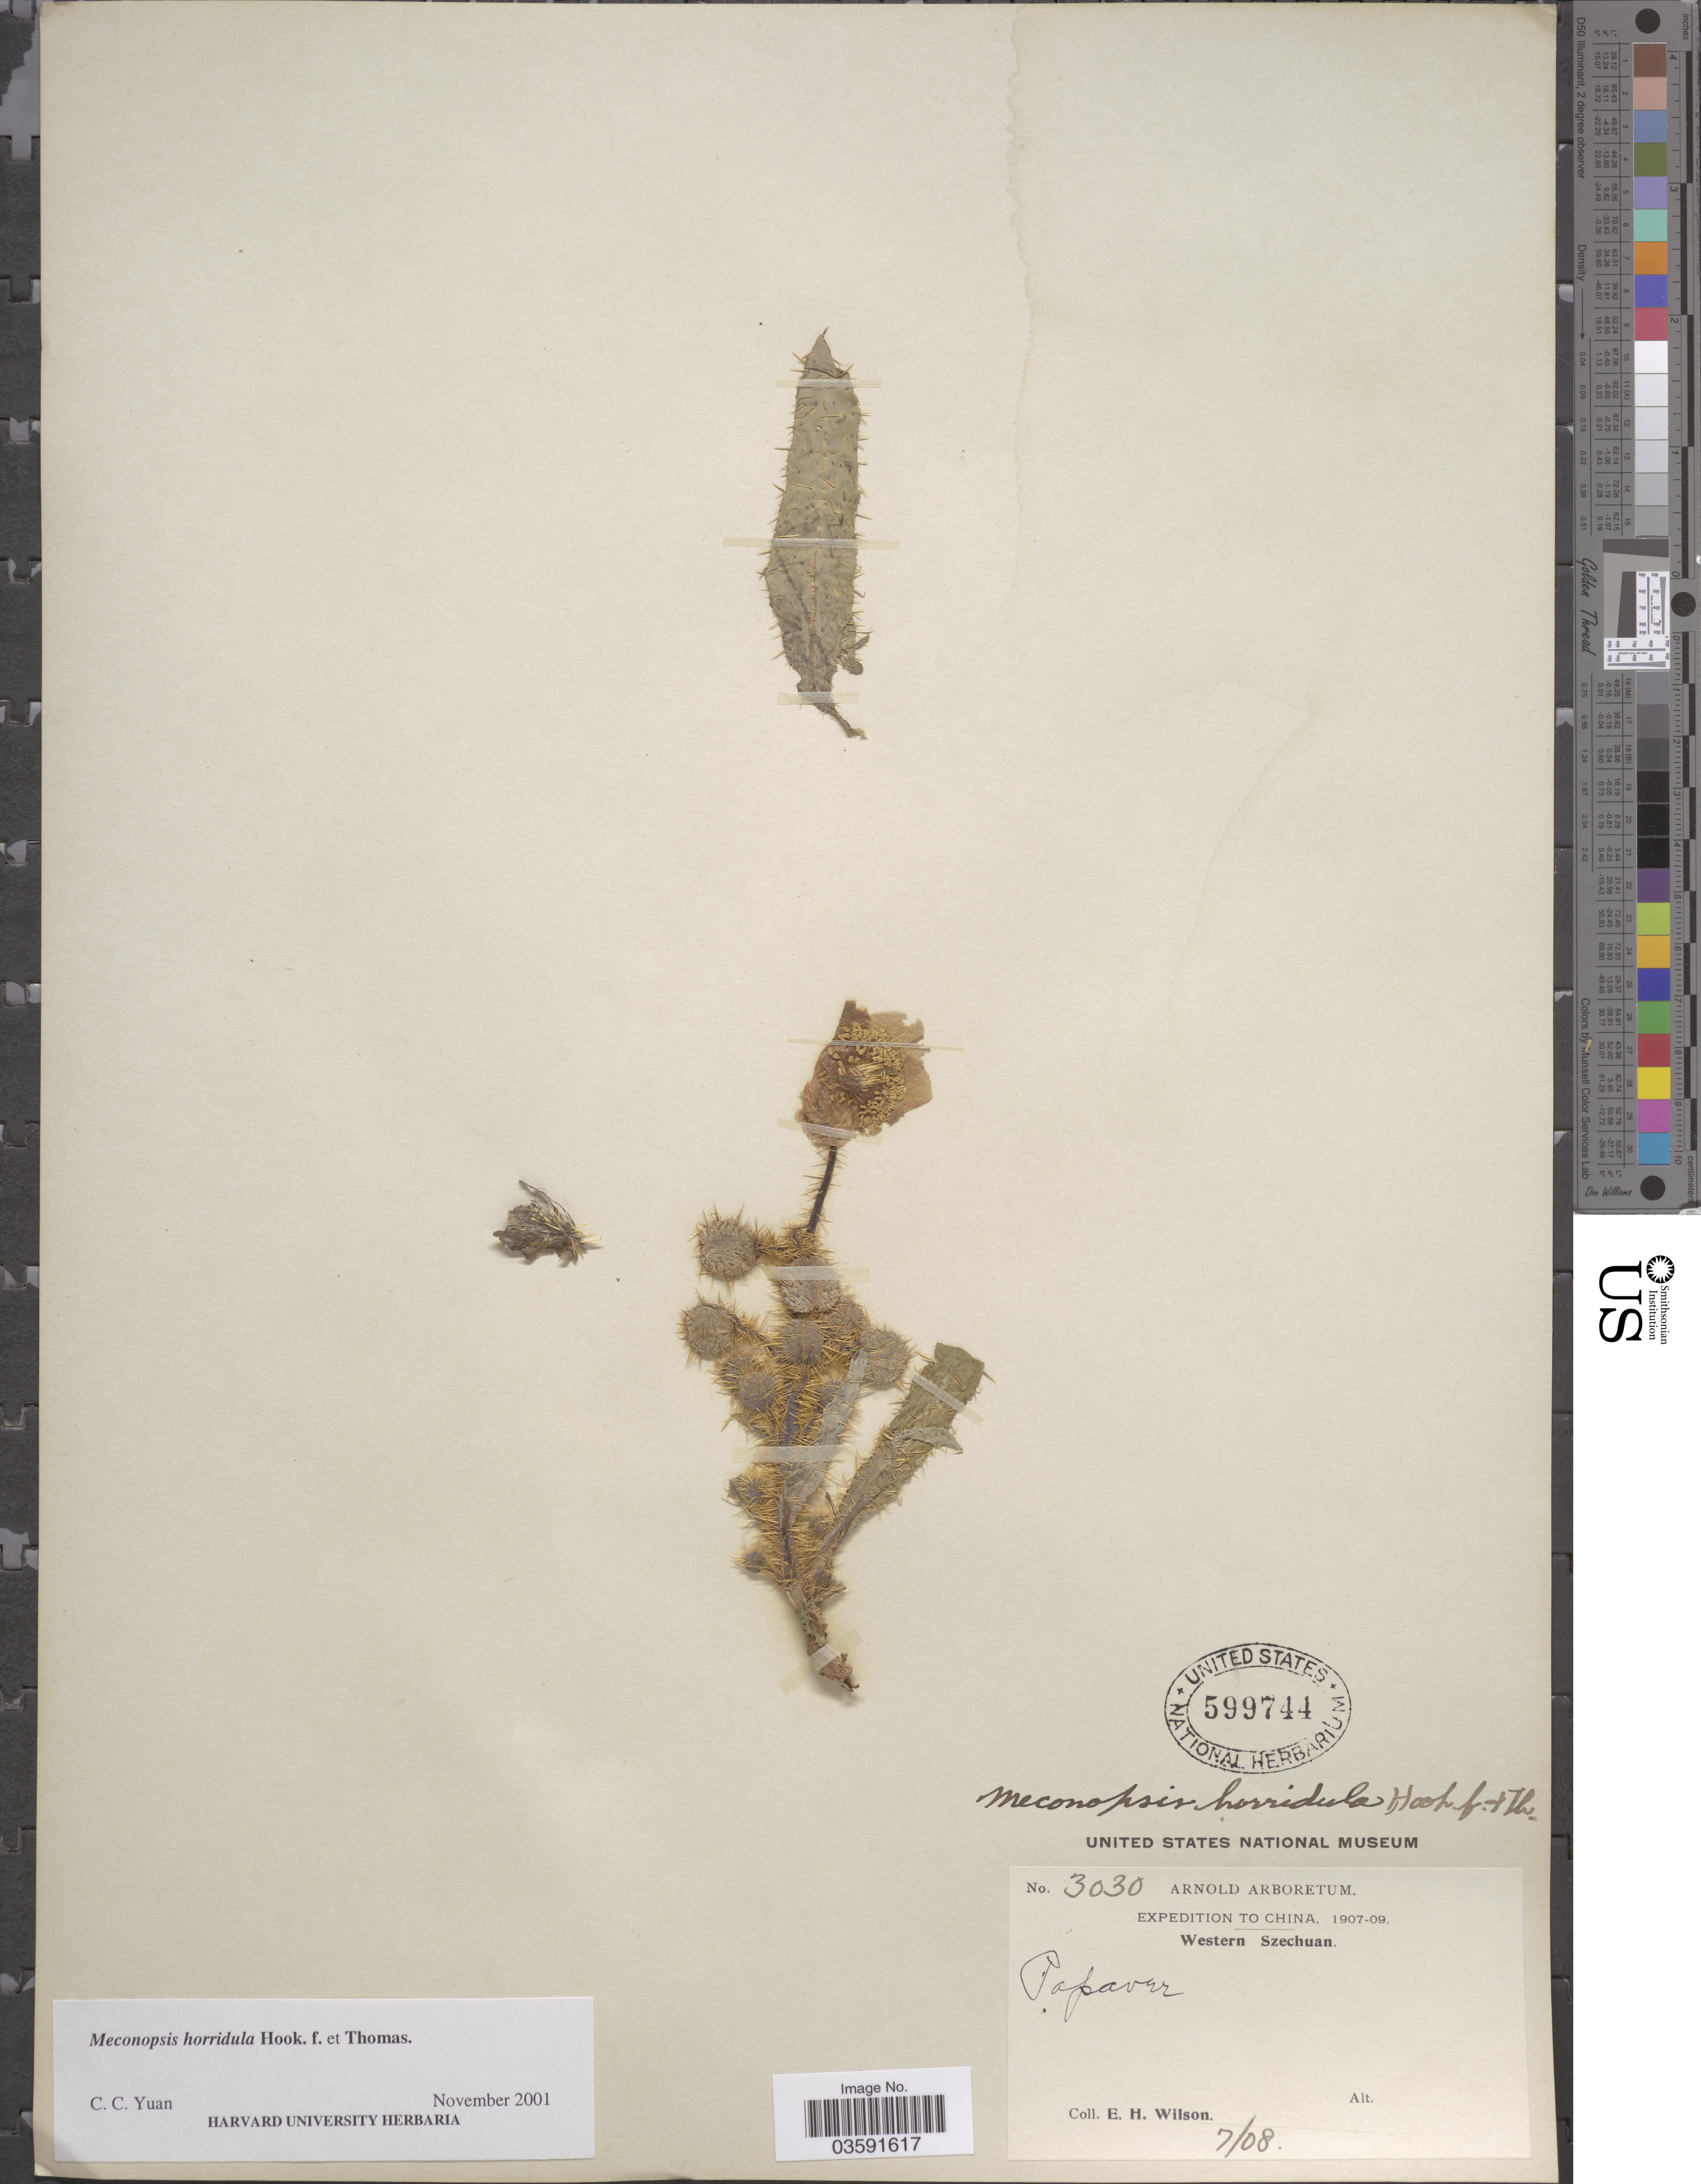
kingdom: Plantae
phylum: Tracheophyta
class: Magnoliopsida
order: Ranunculales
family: Papaveraceae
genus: Meconopsis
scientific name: Meconopsis horridula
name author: Hook. f. & Thomson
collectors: E. Wilson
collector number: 3030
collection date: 1908-07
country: China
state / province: Sichuan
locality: Western Szechuan.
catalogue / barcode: US 599744